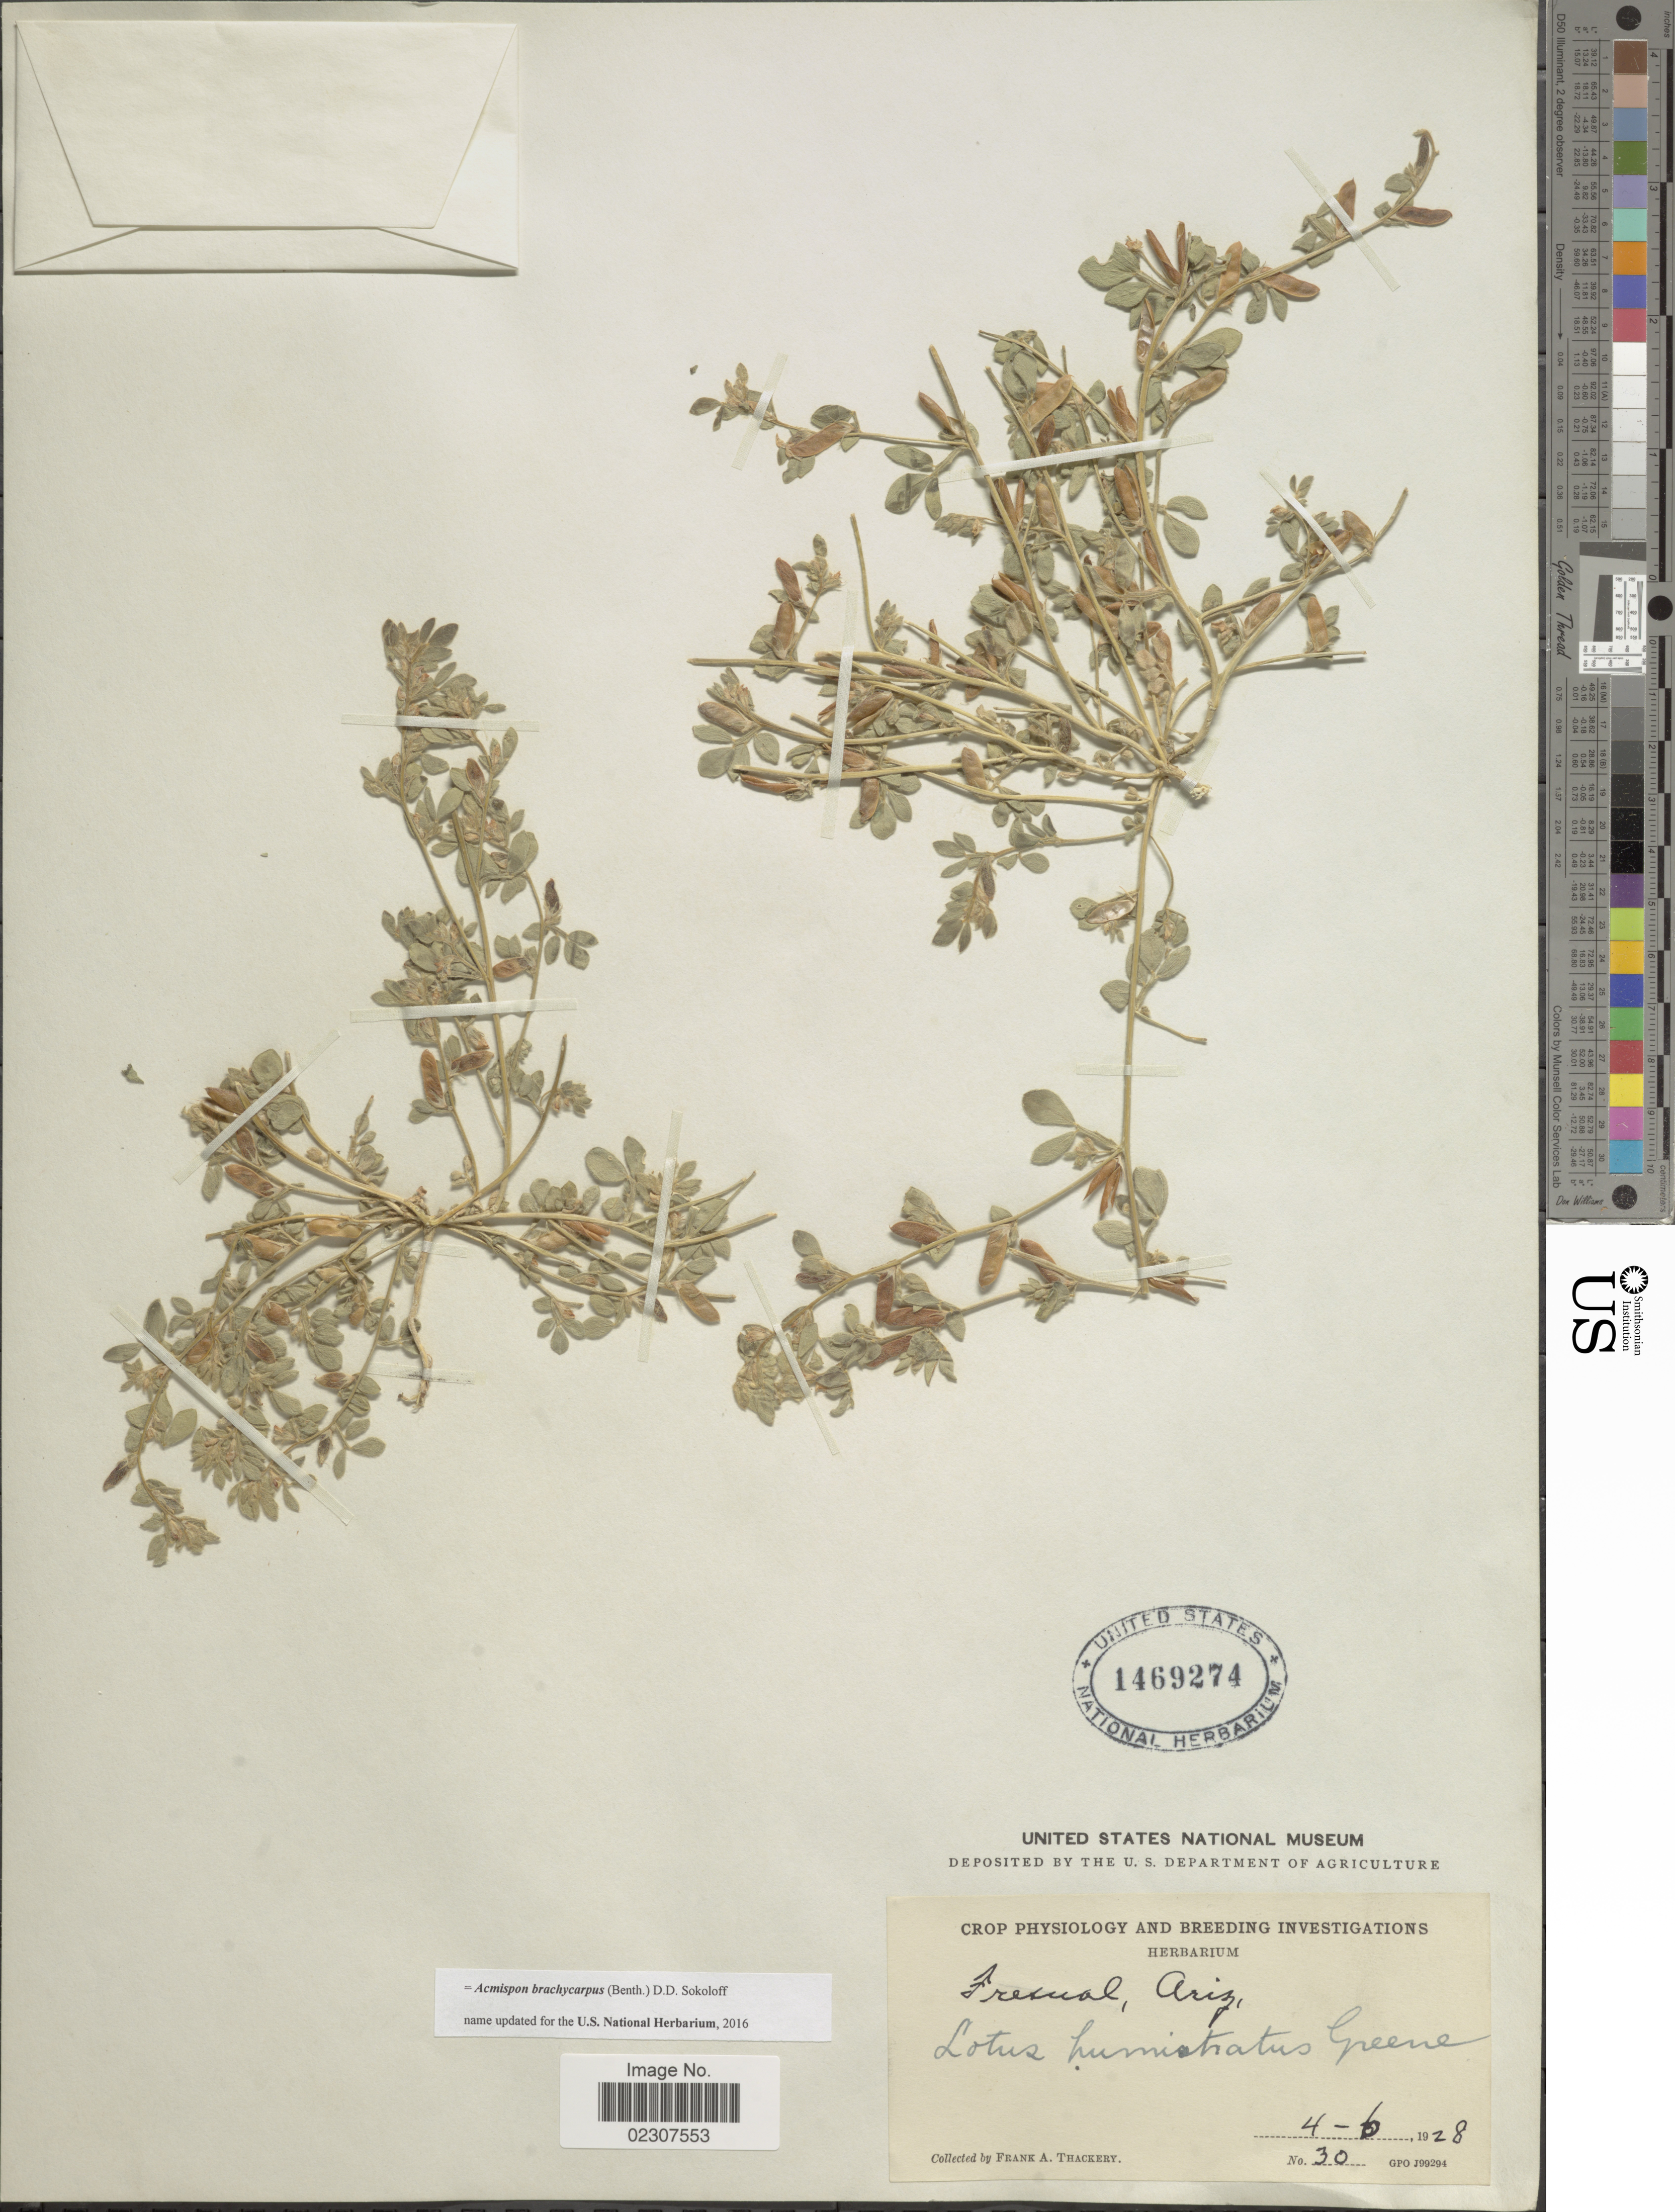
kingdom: Plantae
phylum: Tracheophyta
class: Magnoliopsida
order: Fabales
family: Fabaceae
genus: Acmispon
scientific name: Acmispon brachycarpus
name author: (Benth.) D.D. Sokoloff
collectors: F. Thackery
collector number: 30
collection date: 1928-04-06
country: United States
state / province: Arizona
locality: Fresnal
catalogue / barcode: US 1469274